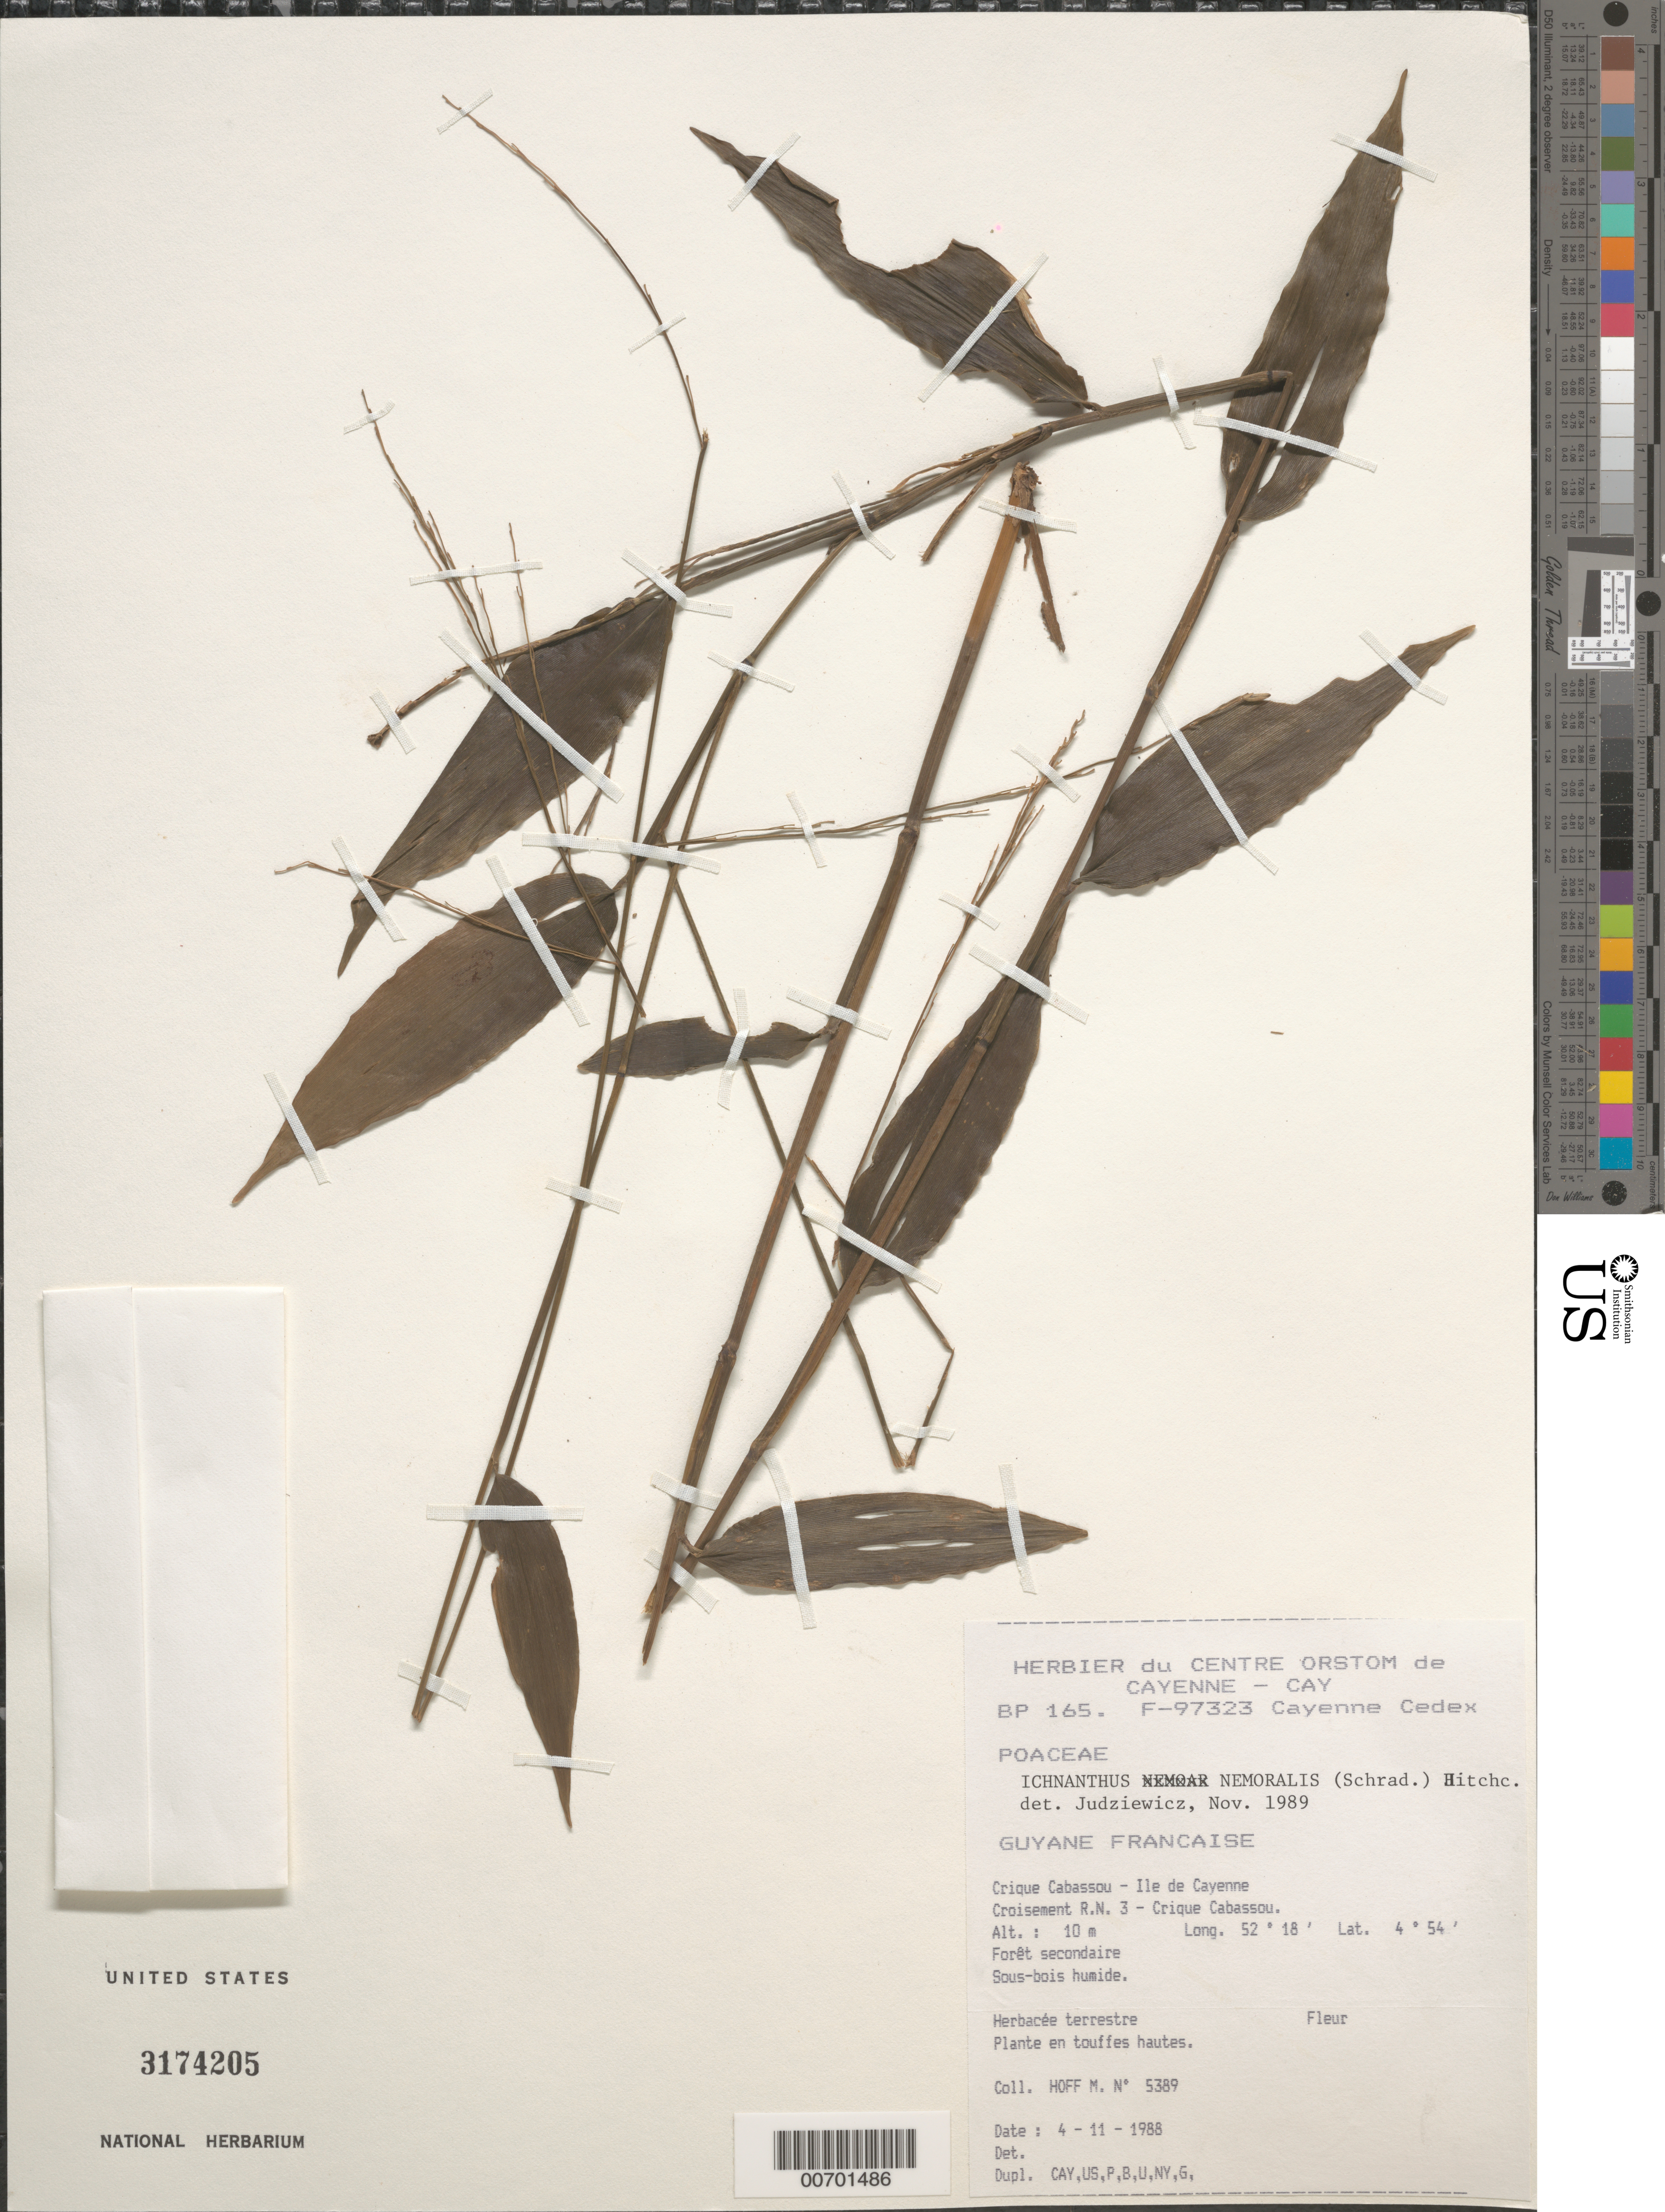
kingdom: Plantae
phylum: Tracheophyta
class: Liliopsida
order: Poales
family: Poaceae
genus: Ichnanthus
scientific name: Ichnanthus nemoralis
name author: (Schrad.) Hitchc. & Chase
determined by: Judziewicz, E. J.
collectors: M. Hoff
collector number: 5389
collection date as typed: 4-Nov-88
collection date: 1988-11-04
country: French Guiana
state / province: Cayenne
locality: Crique Cabassou, Croisement R.M. 3-Crique Cabassou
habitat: Secondary forest, wet understory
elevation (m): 10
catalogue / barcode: US 3174205